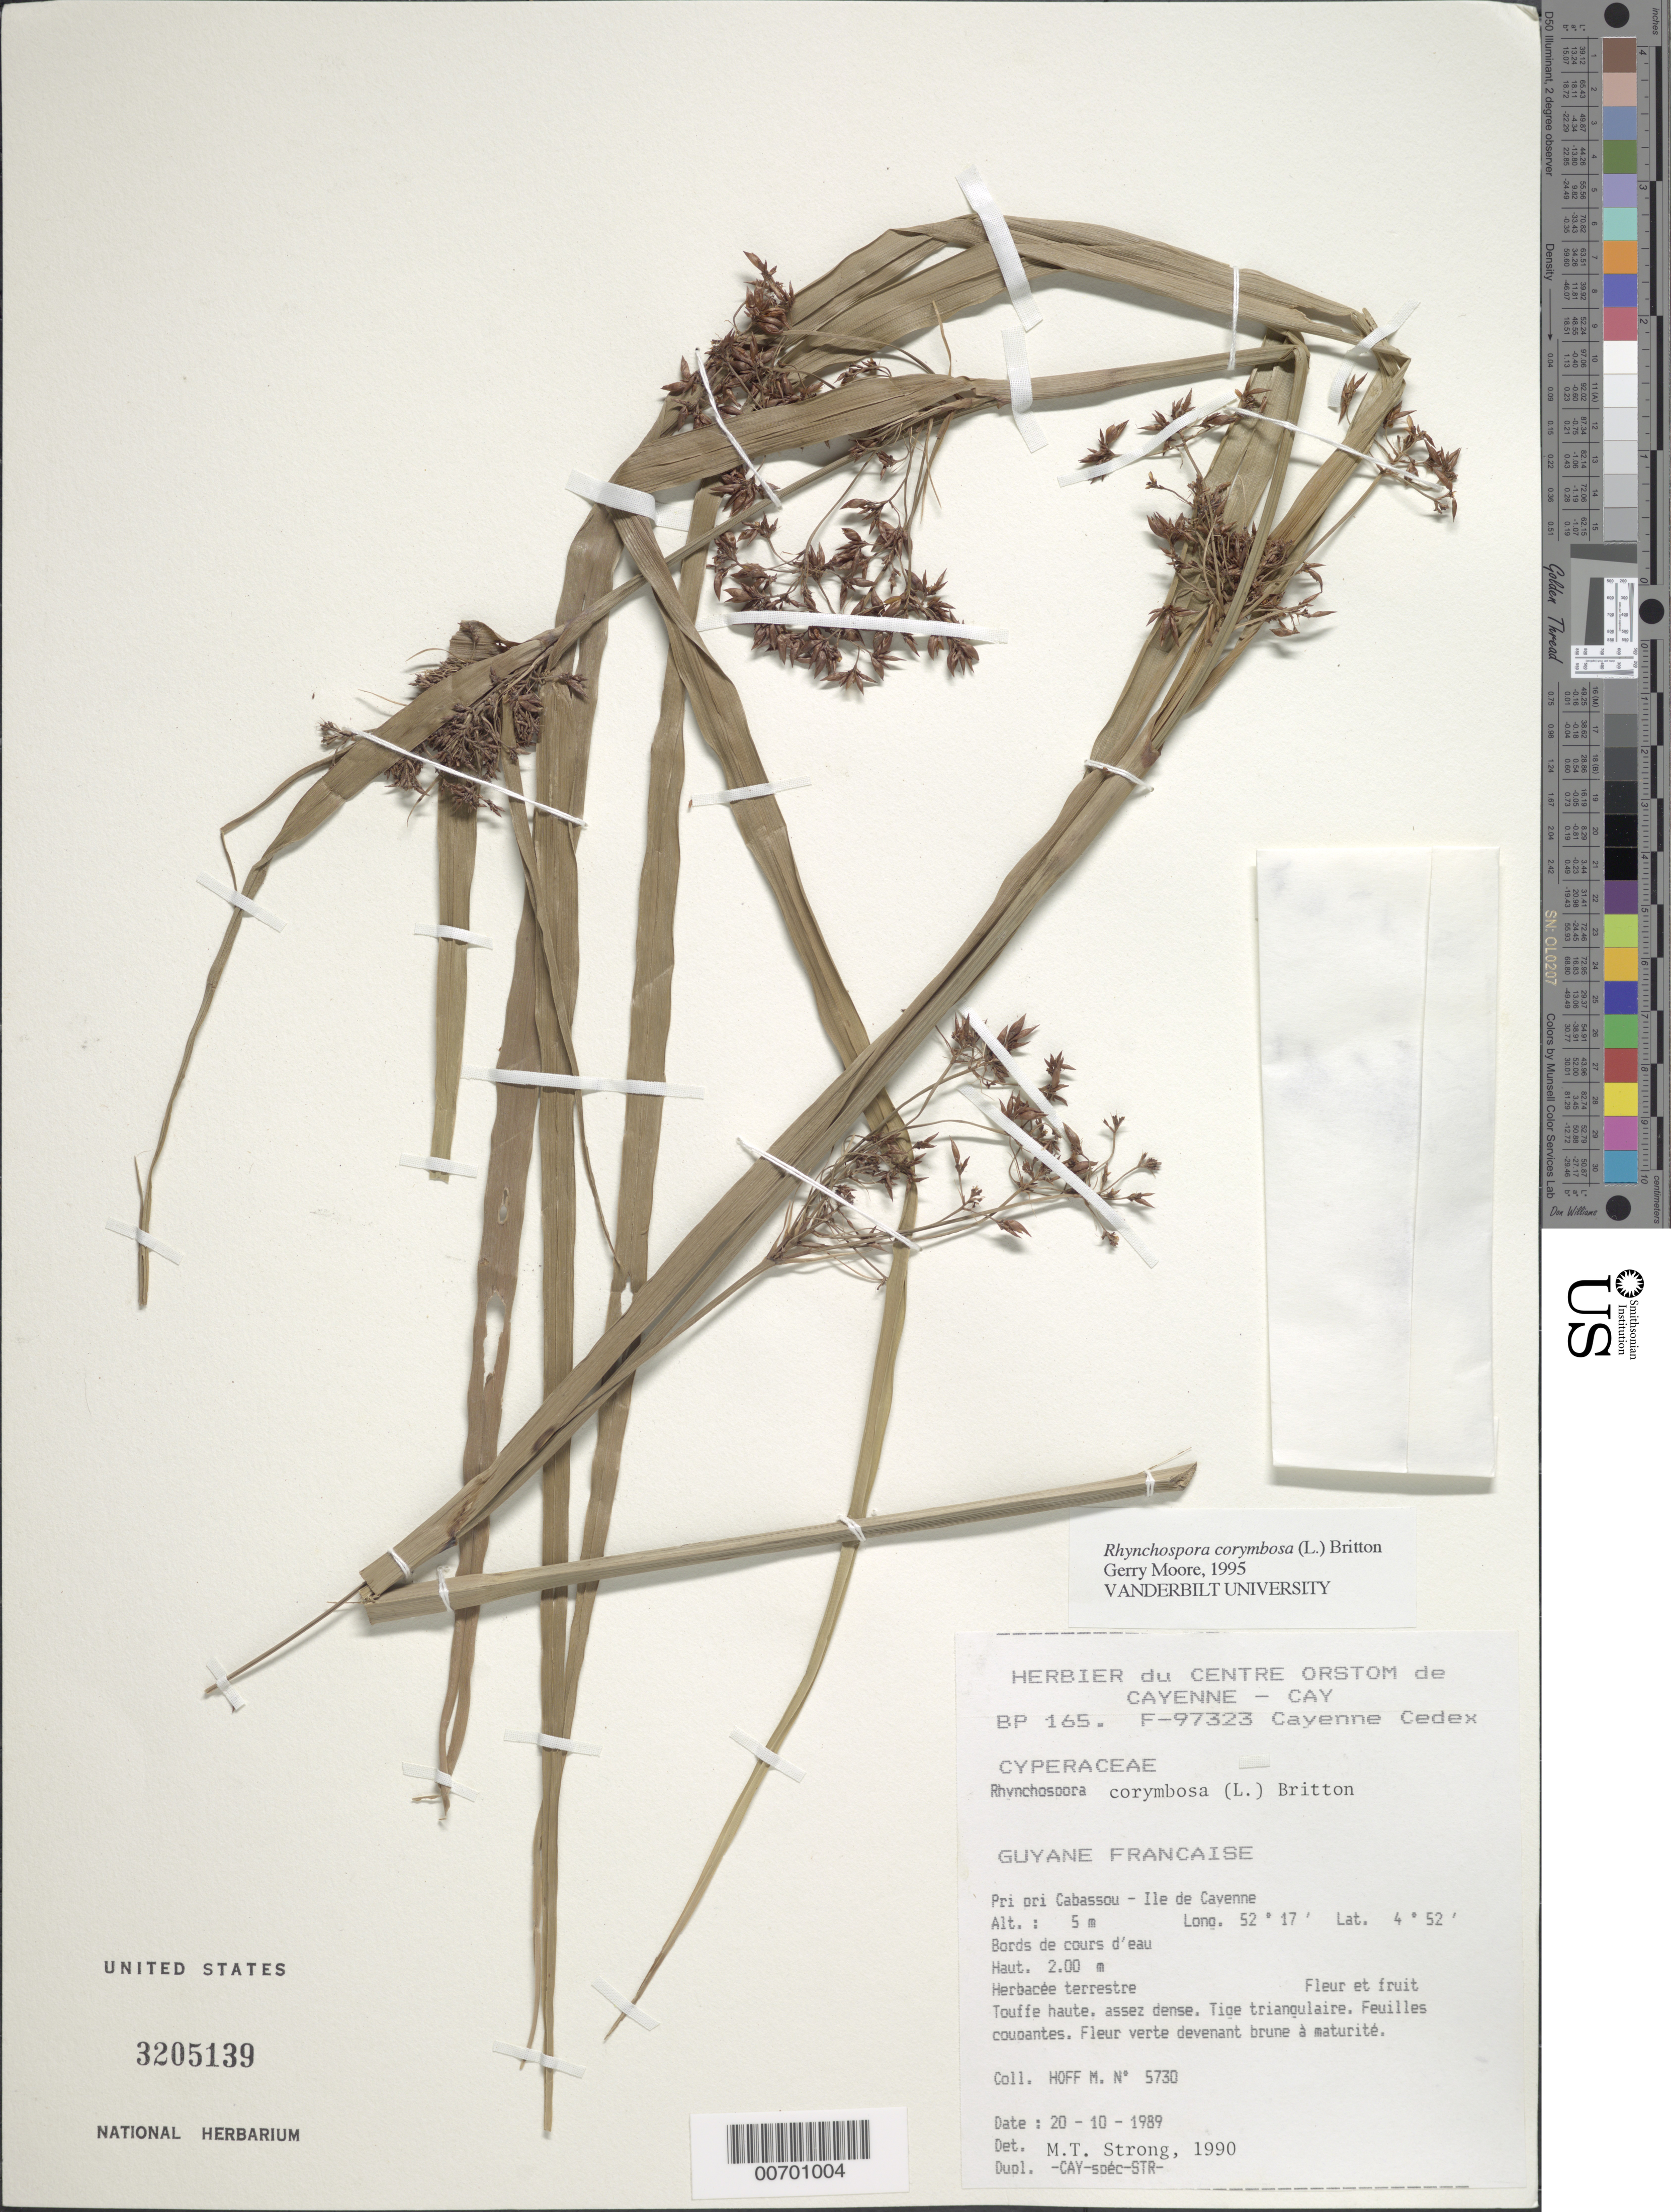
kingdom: Plantae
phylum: Tracheophyta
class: Liliopsida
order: Poales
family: Cyperaceae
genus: Rhynchospora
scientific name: Rhynchospora corymbosa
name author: (L.) Britton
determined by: Moore, G. T.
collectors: M. Hoff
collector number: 5730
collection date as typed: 20-Oct-89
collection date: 1989-10-20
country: French Guiana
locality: Pripris Cabassou, Ile de Cayenne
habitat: Along water course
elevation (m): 5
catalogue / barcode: US 3205139